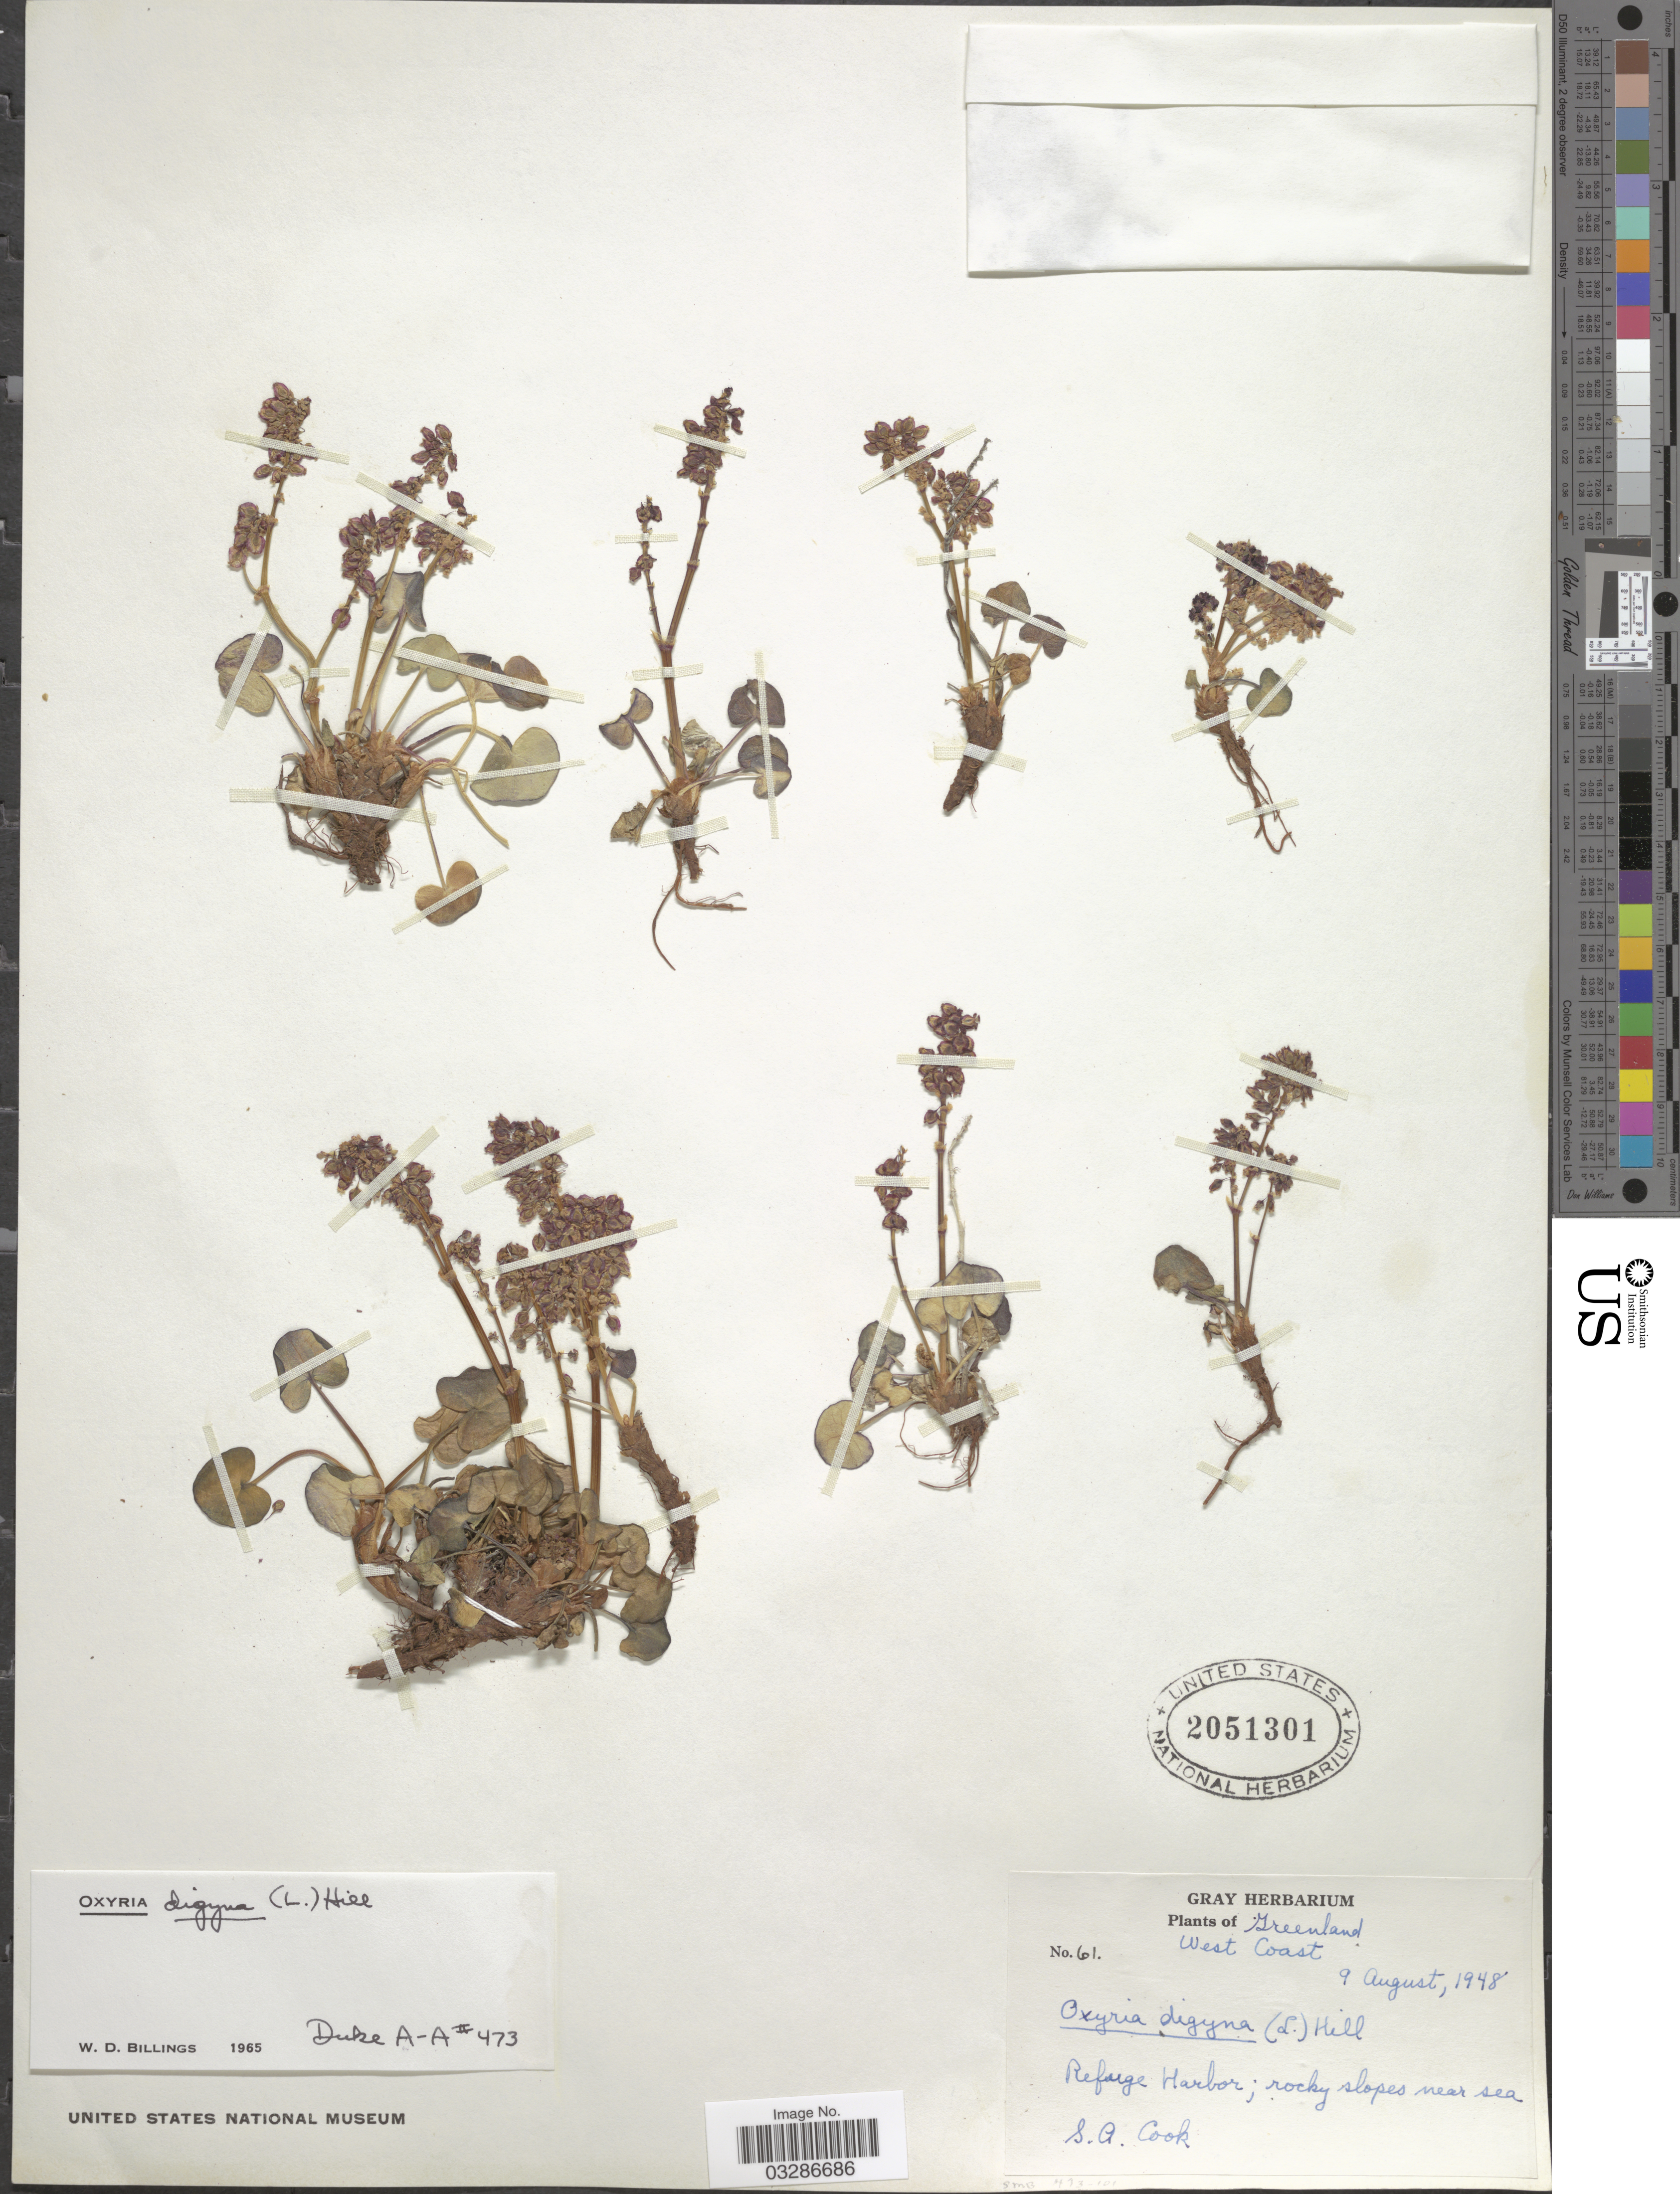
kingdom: Plantae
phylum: Tracheophyta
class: Magnoliopsida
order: Caryophyllales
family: Polygonaceae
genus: Oxyria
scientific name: Oxyria digyna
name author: (L.) Hill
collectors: S. A. Cook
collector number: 61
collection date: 1948-08-09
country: Greenland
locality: West Coast. Refuge Harbor.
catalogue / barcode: US 2051301